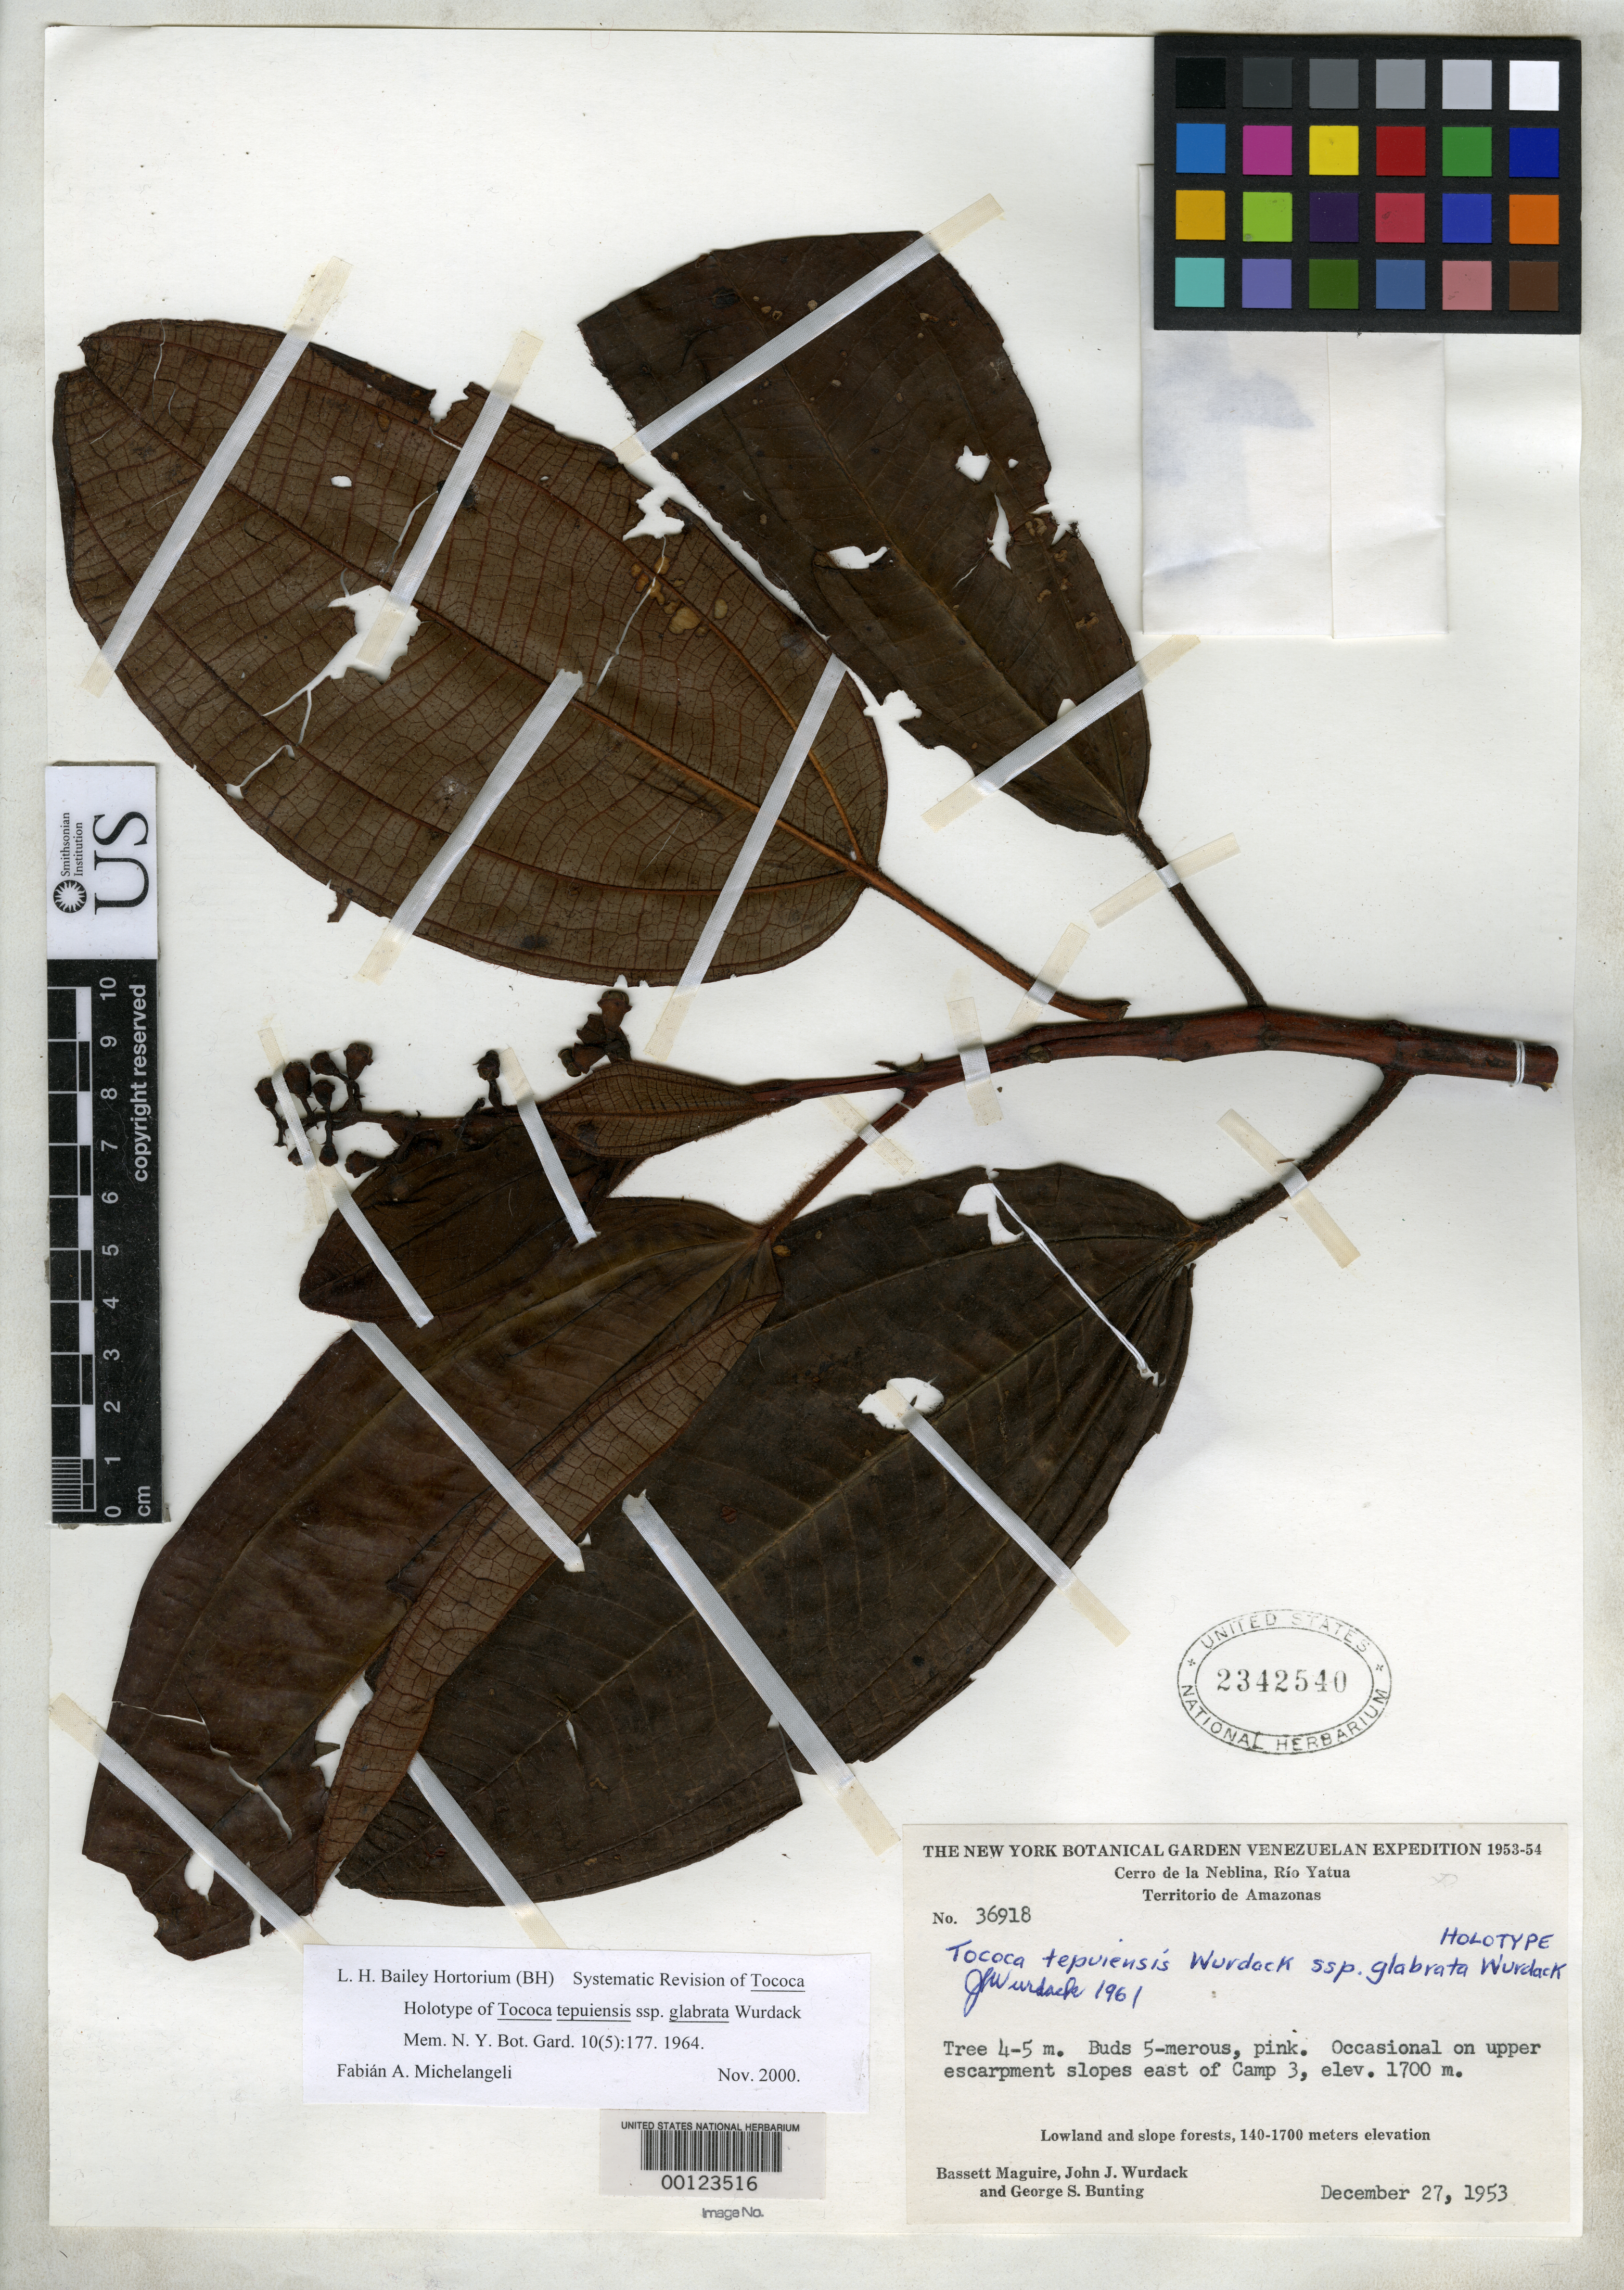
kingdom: Plantae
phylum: Tracheophyta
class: Magnoliopsida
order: Myrtales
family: Melastomataceae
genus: Tococa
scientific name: Tococa tepuiensis subsp. glabrata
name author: Wurdack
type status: Holotype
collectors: B. Maguire, J. J. Wurdack & G. S. Bunting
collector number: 36918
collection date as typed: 27 Dec 1953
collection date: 1953-12-27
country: Venezuela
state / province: Amazonas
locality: Cerro de la Neblina, Rio Yatua.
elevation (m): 1700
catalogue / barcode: US 2342540